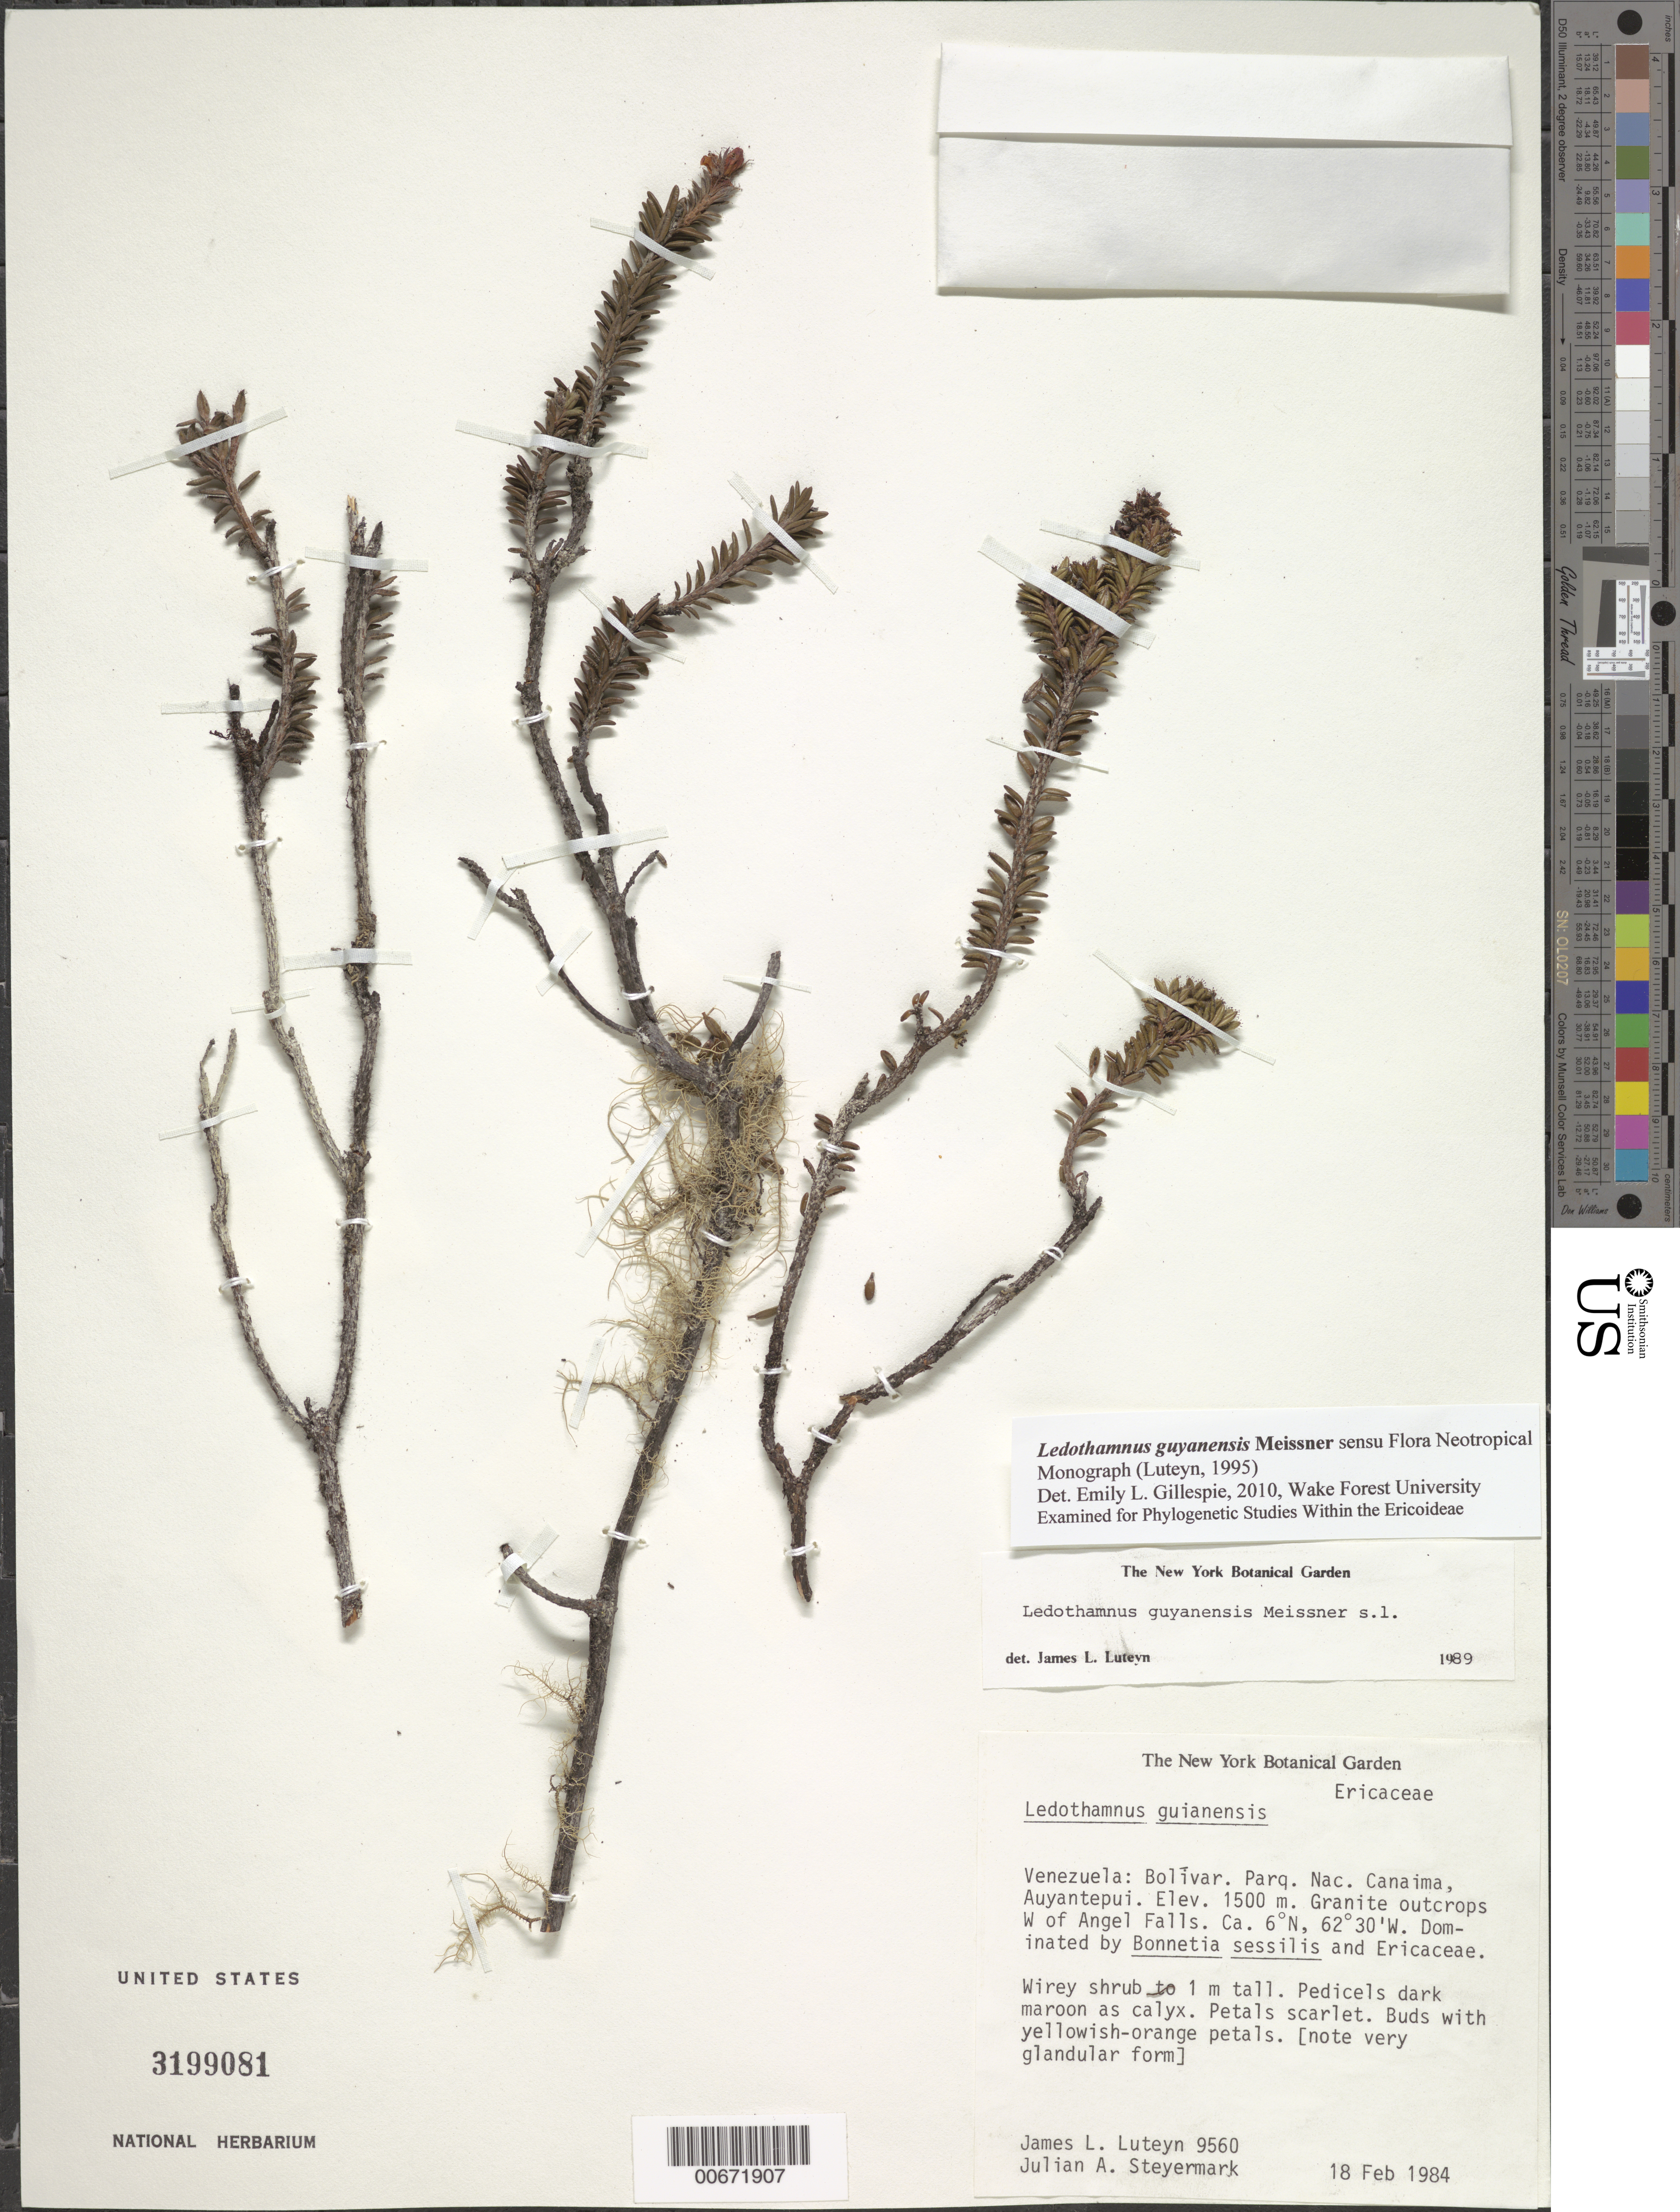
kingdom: Plantae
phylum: Tracheophyta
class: Magnoliopsida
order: Ericales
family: Ericaceae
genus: Ledothamnus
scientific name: Ledothamnus guyanensis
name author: Meisn.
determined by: Luteyn, J. L.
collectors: J. L. Luteyn, J. Steyermark & O. Huber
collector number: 9560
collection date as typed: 18-Feb-84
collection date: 1984-02-18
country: Venezuela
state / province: Bolívar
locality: Parq. Nac. Canaima, Auyantepuí, W of Angel Falls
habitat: Granite outcrops, dominated by Bonnetia sessilis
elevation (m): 1500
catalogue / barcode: US 3199081